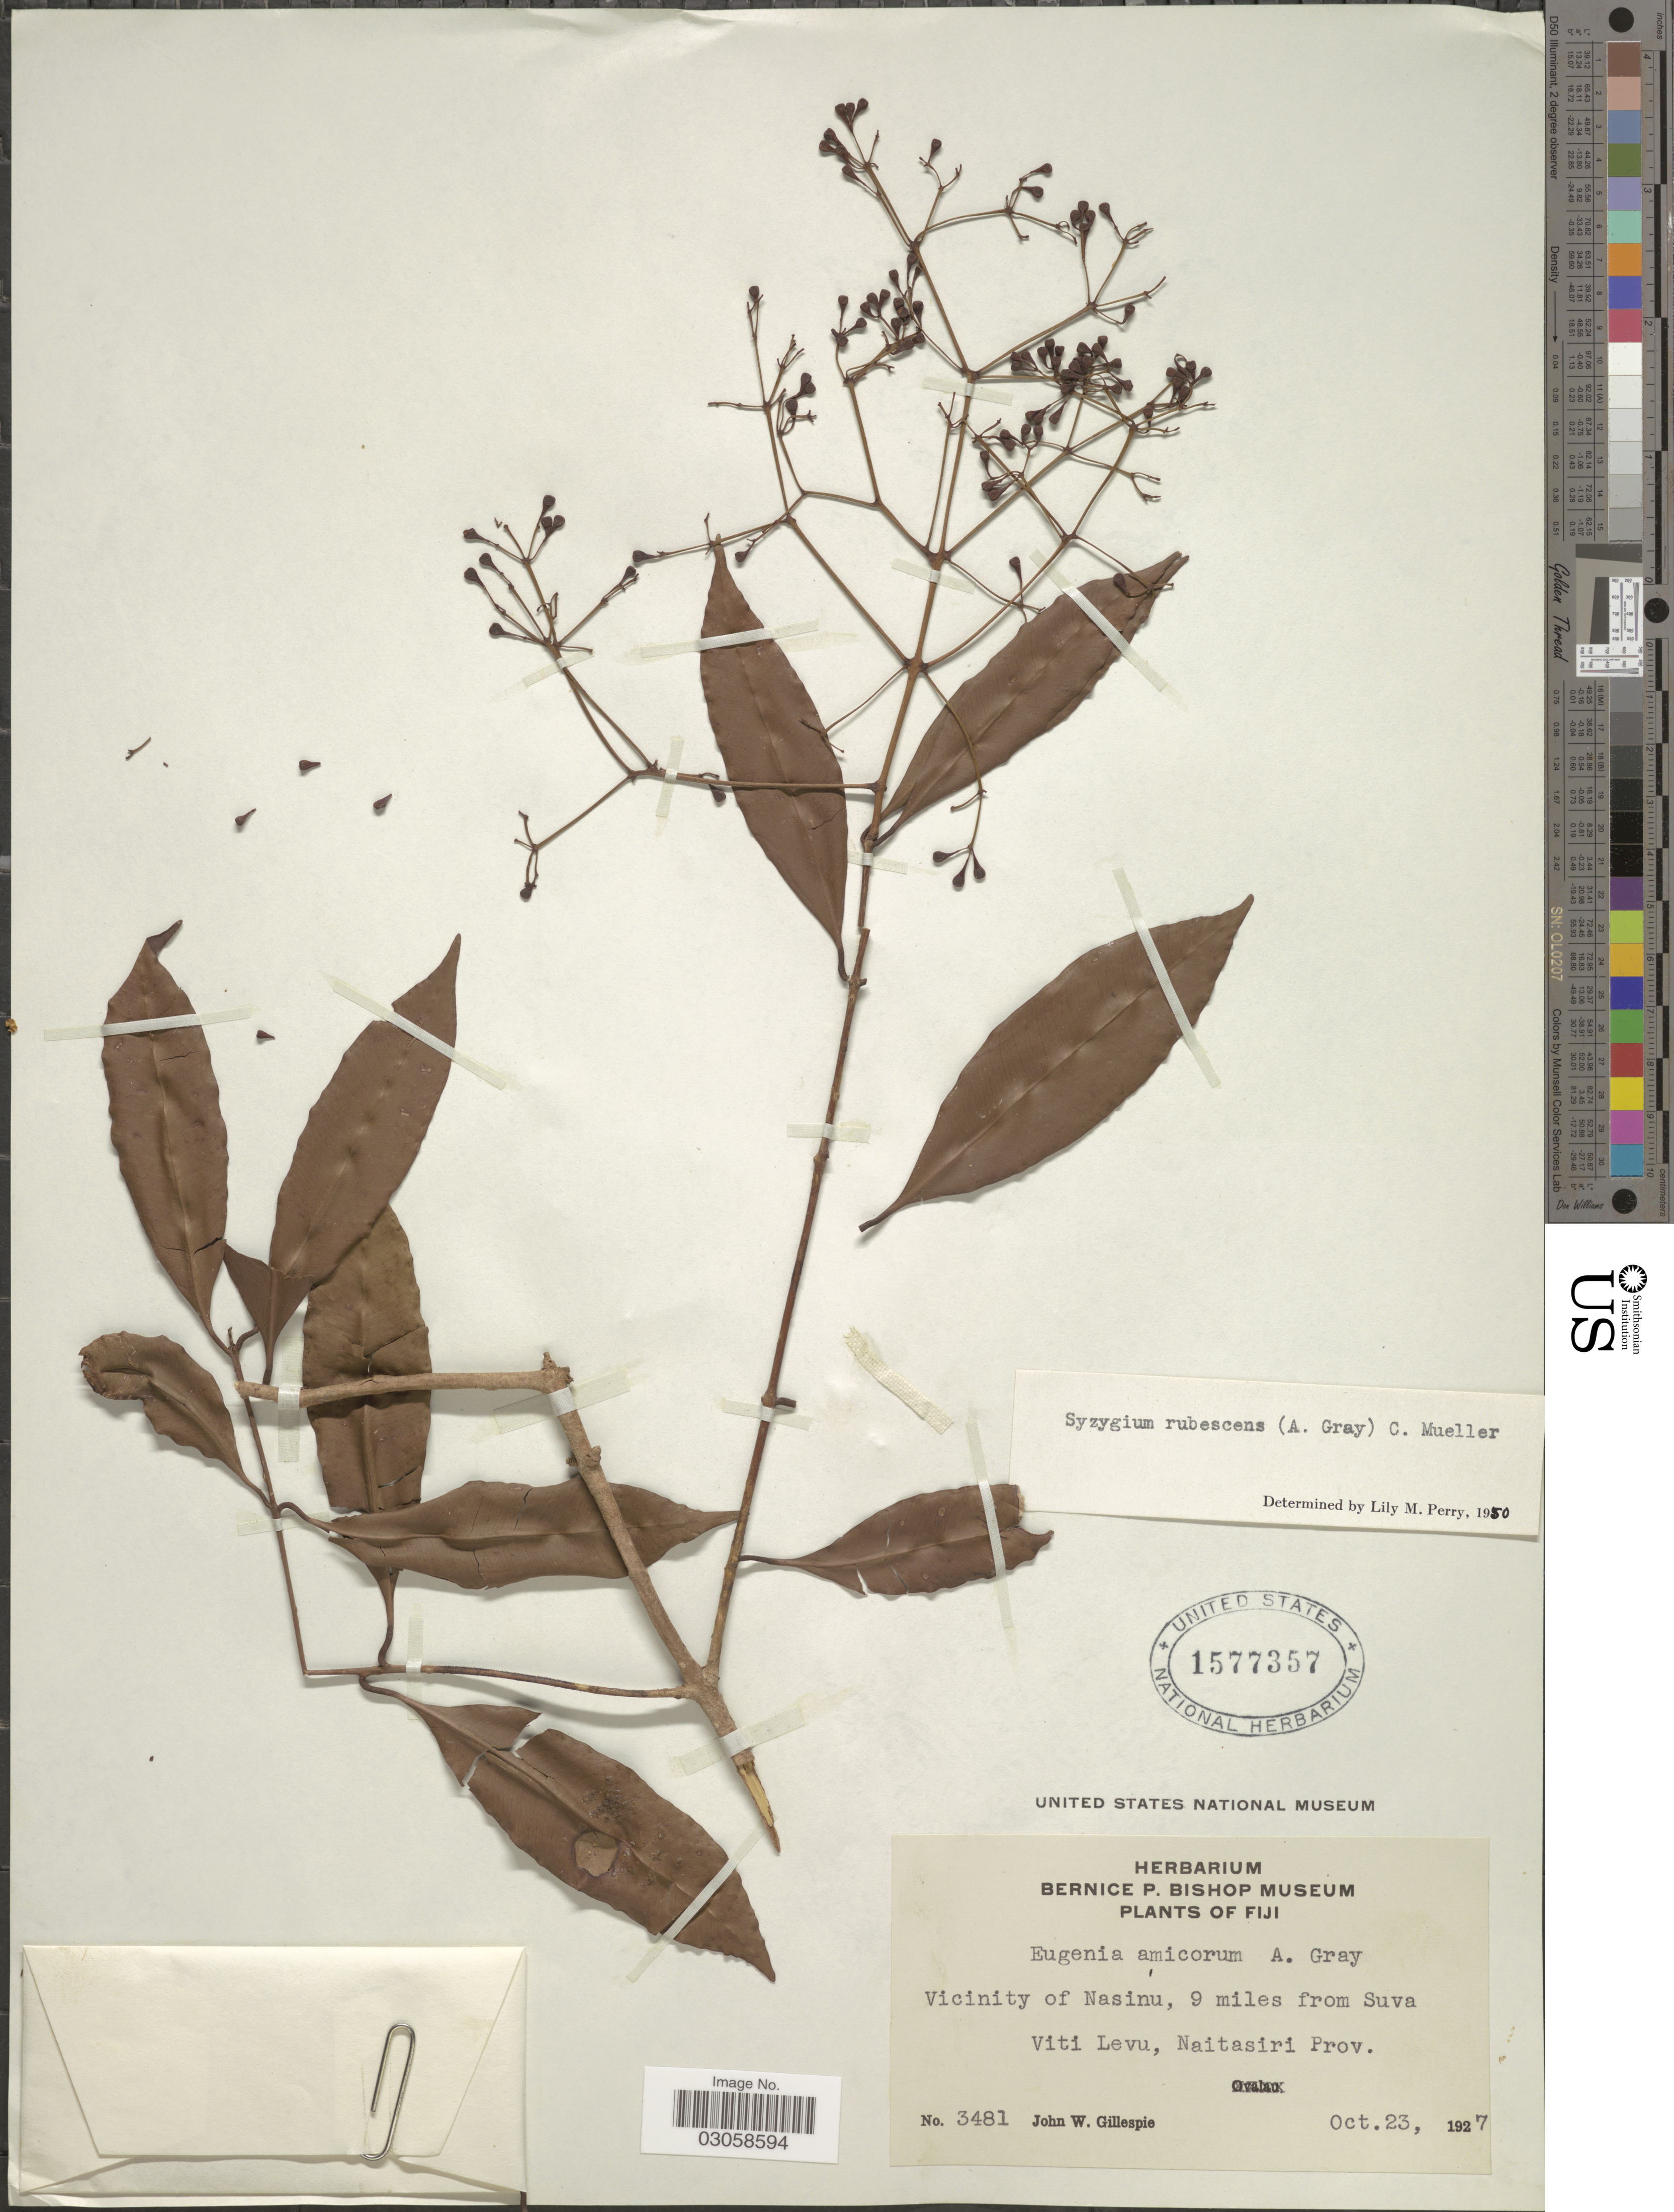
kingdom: Plantae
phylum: Tracheophyta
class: Magnoliopsida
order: Myrtales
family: Myrtaceae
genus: Syzygium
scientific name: Syzygium rubescens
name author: (A. Gray) Mueller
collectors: J. W. Gillespie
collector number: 3481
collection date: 1927-10-23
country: Fiji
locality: Vicinity of Nasinu, 9 miles from Suva. Viti Levu, Naitasiri Prov.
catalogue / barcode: US 1577357